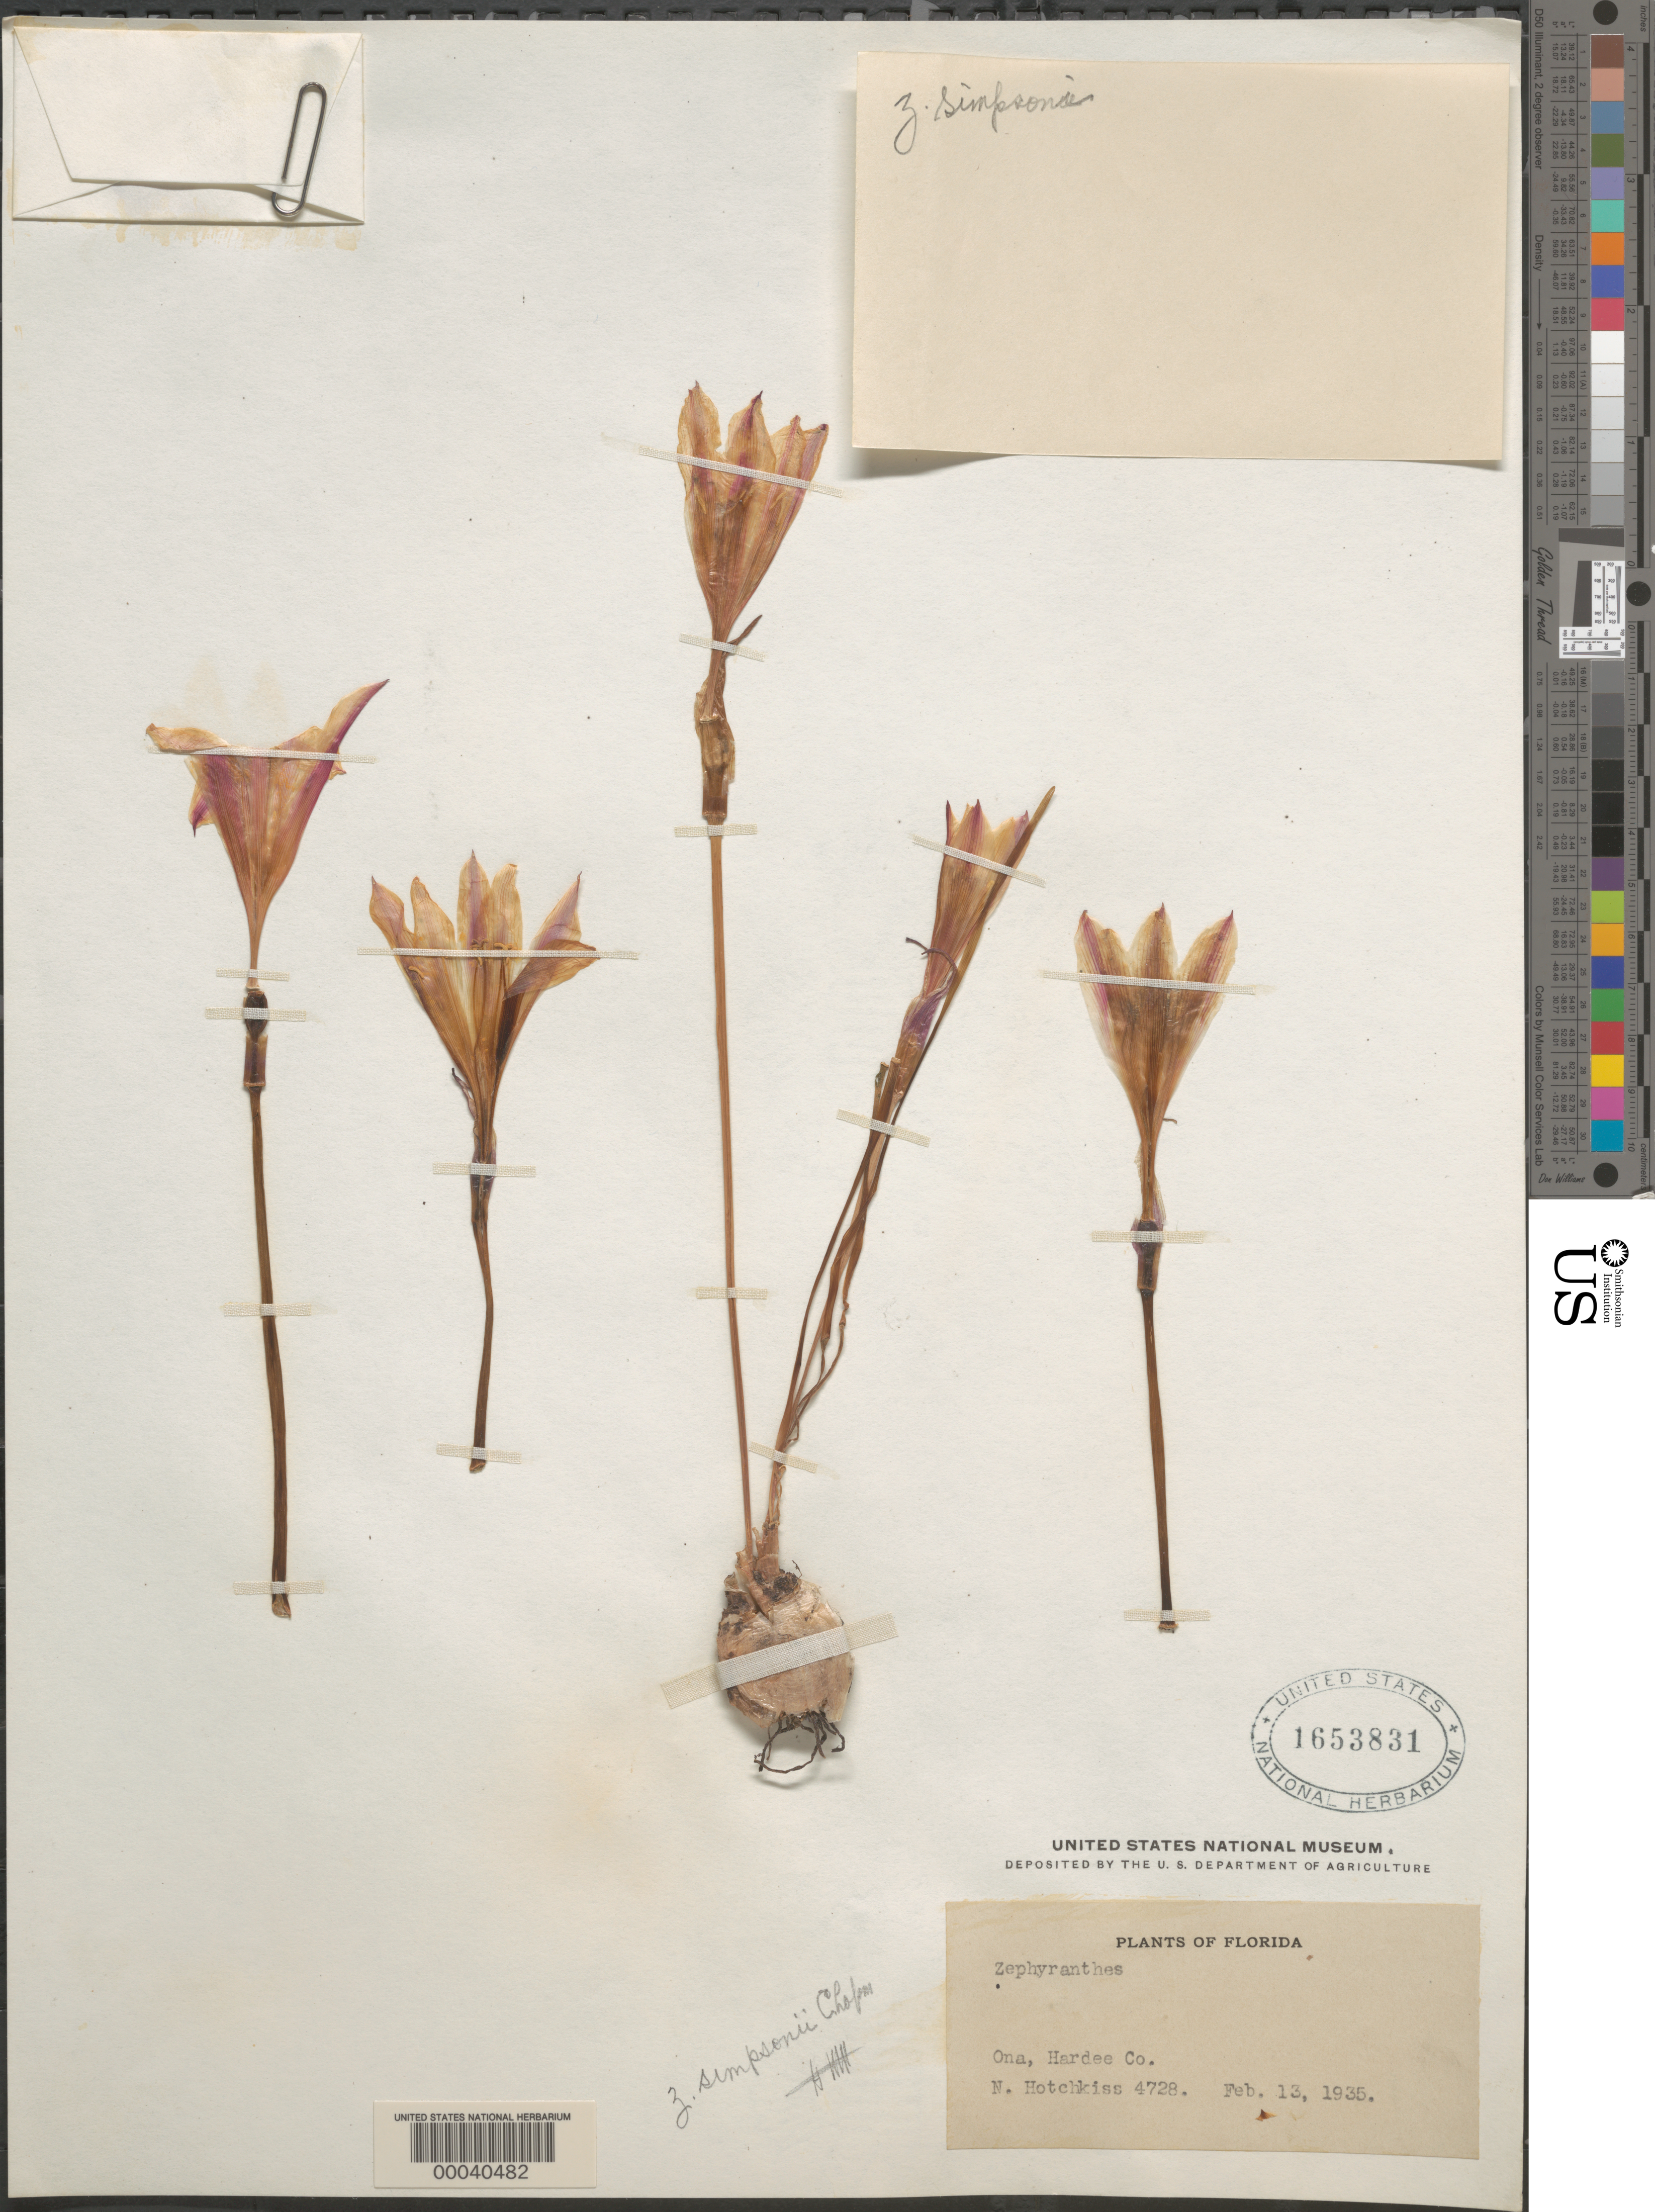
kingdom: Plantae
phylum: Tracheophyta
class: Liliopsida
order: Asparagales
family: Amaryllidaceae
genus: Zephyranthes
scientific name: Zephyranthes simpsonii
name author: Chapm.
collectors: N. Hotchkiss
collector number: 4728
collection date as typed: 13 Feb 1935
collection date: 1935-02-13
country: United States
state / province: Florida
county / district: Hardee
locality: Ona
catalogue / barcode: US 1653831